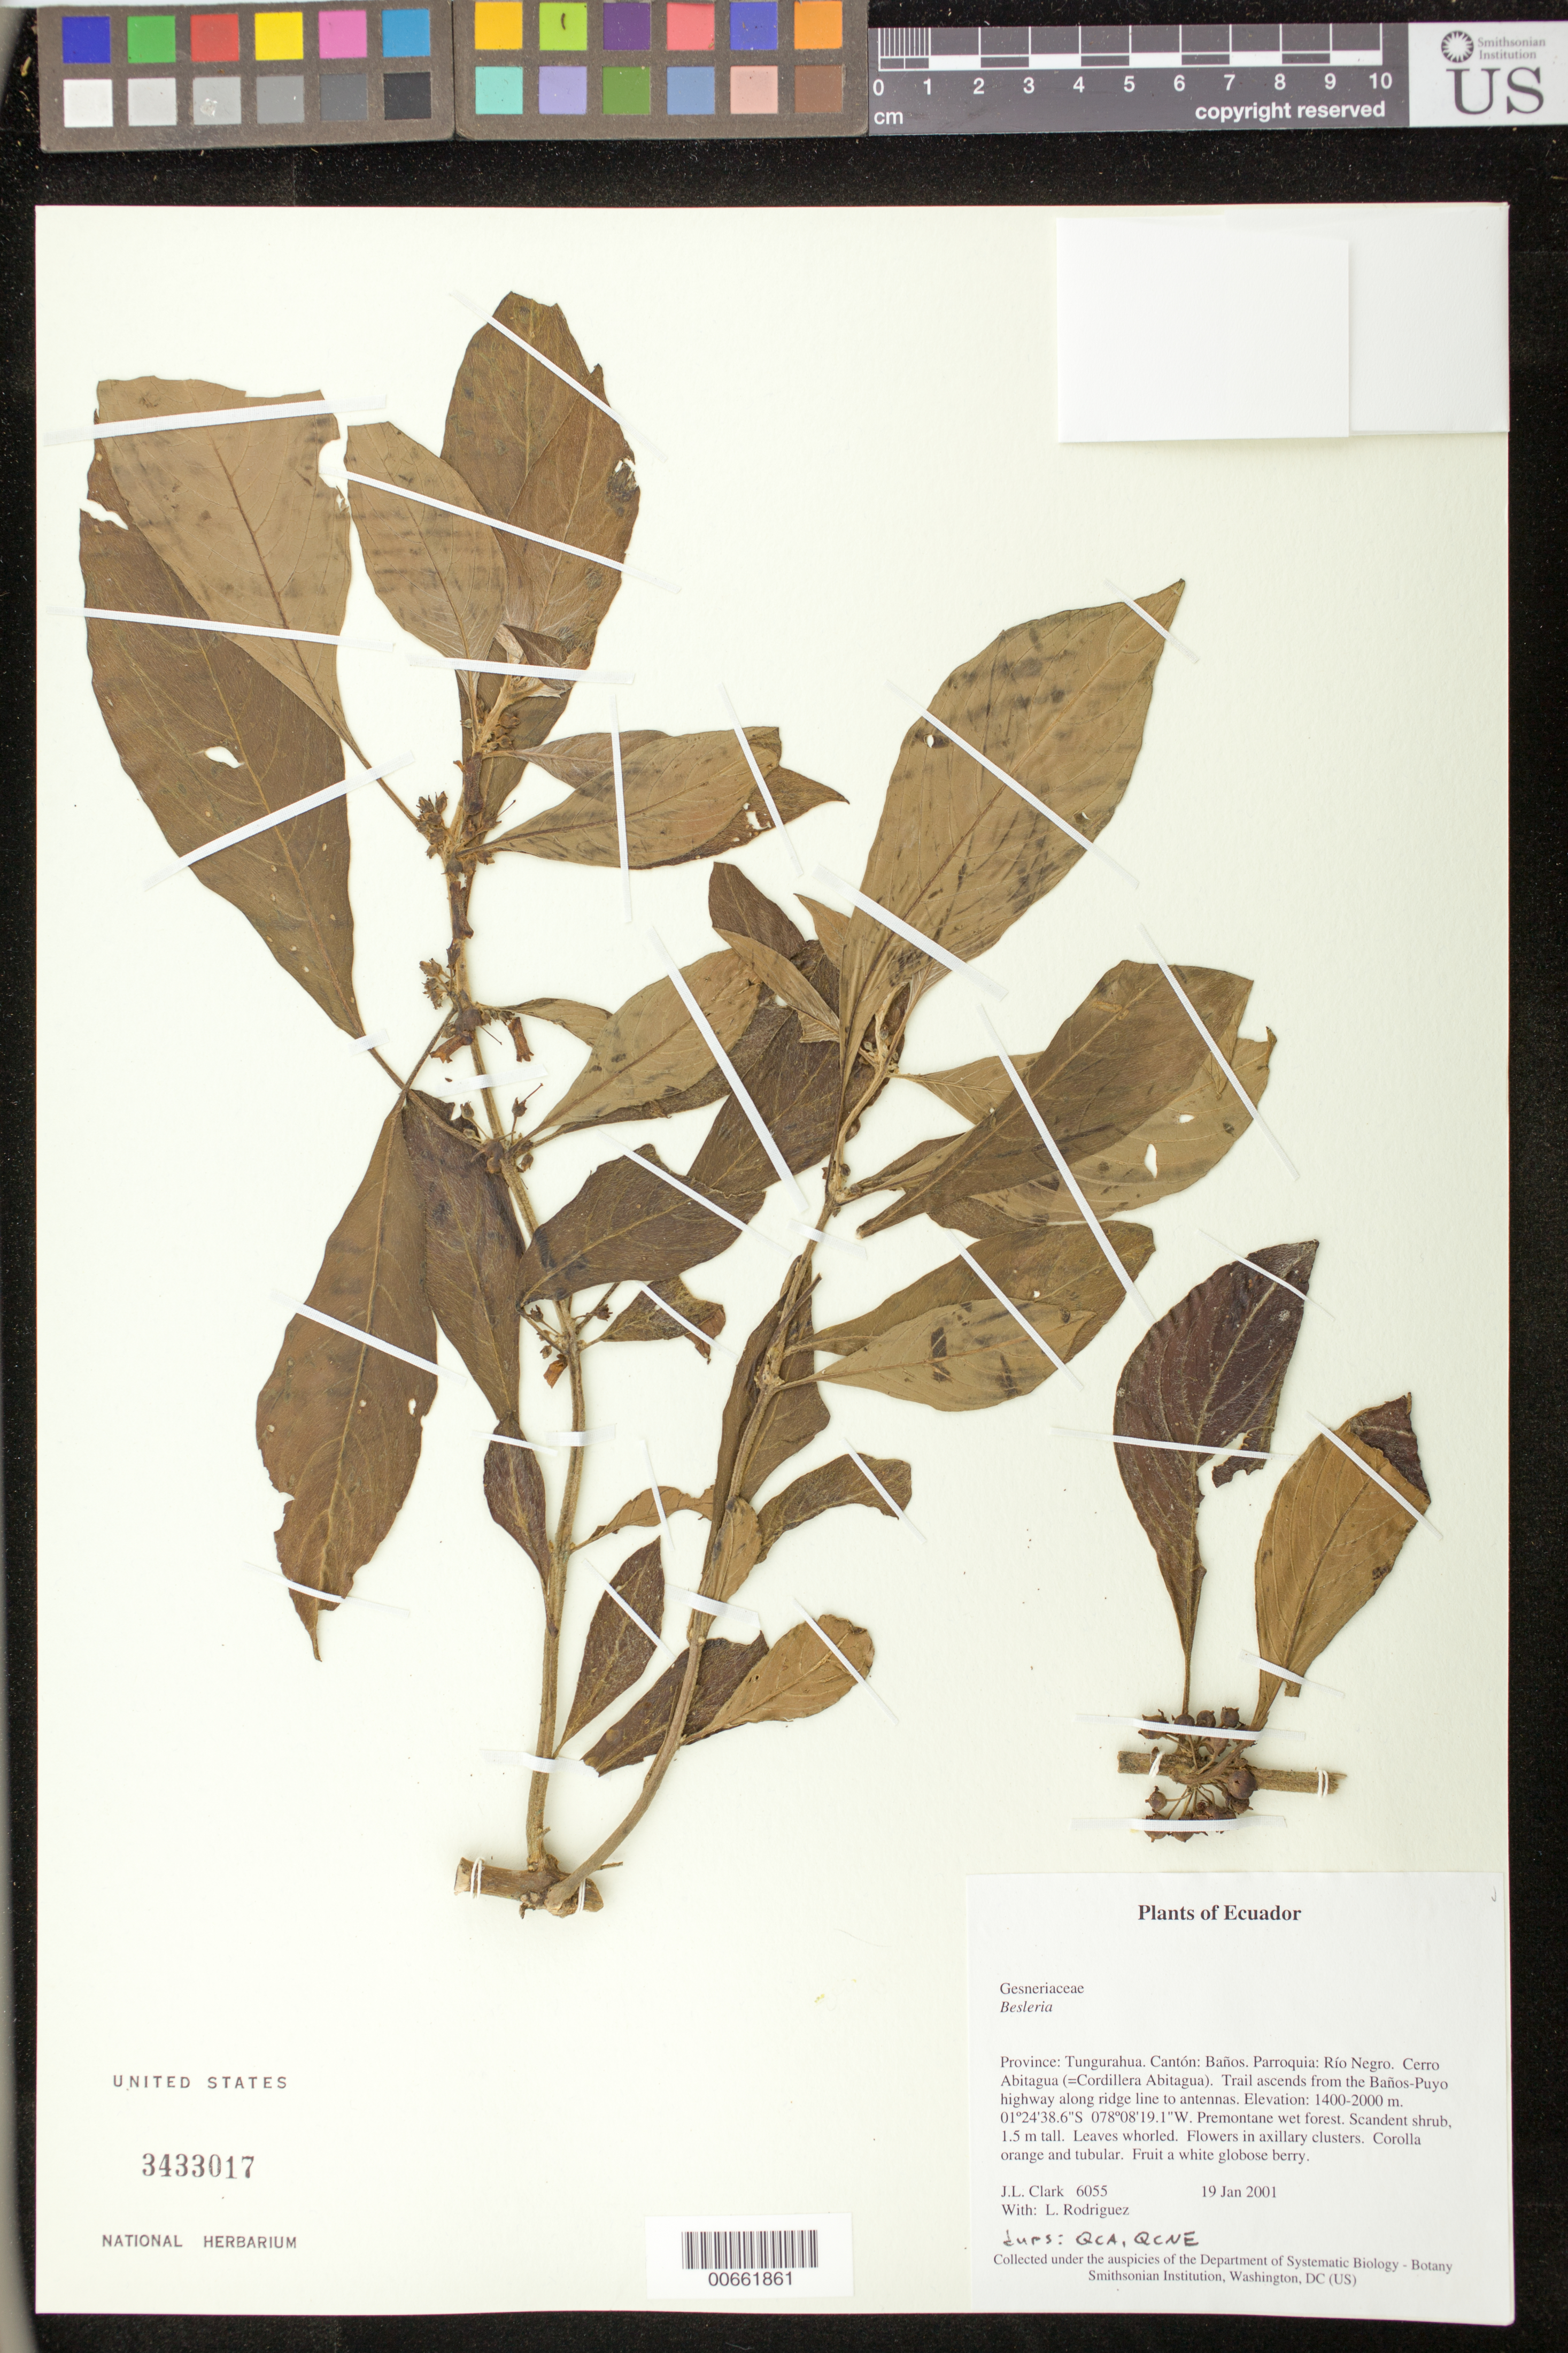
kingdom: Plantae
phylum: Tracheophyta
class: Magnoliopsida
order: Lamiales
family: Gesneriaceae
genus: Besleria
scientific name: Besleria sp.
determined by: Skog, Laurence E.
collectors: J. L. Clark & L. Rodriguez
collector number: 6055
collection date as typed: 19 Jan 2001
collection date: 2001-01-19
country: Ecuador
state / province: Tungurahua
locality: Cantón: Baños. Parroquia: Río Negro. Cerro Abitagua (=Cordillera Abitagua). Trail ascends from the Baños-Puyo highway along ridge line to antennas.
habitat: Premontane wet forest.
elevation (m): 1400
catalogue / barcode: US 3433017